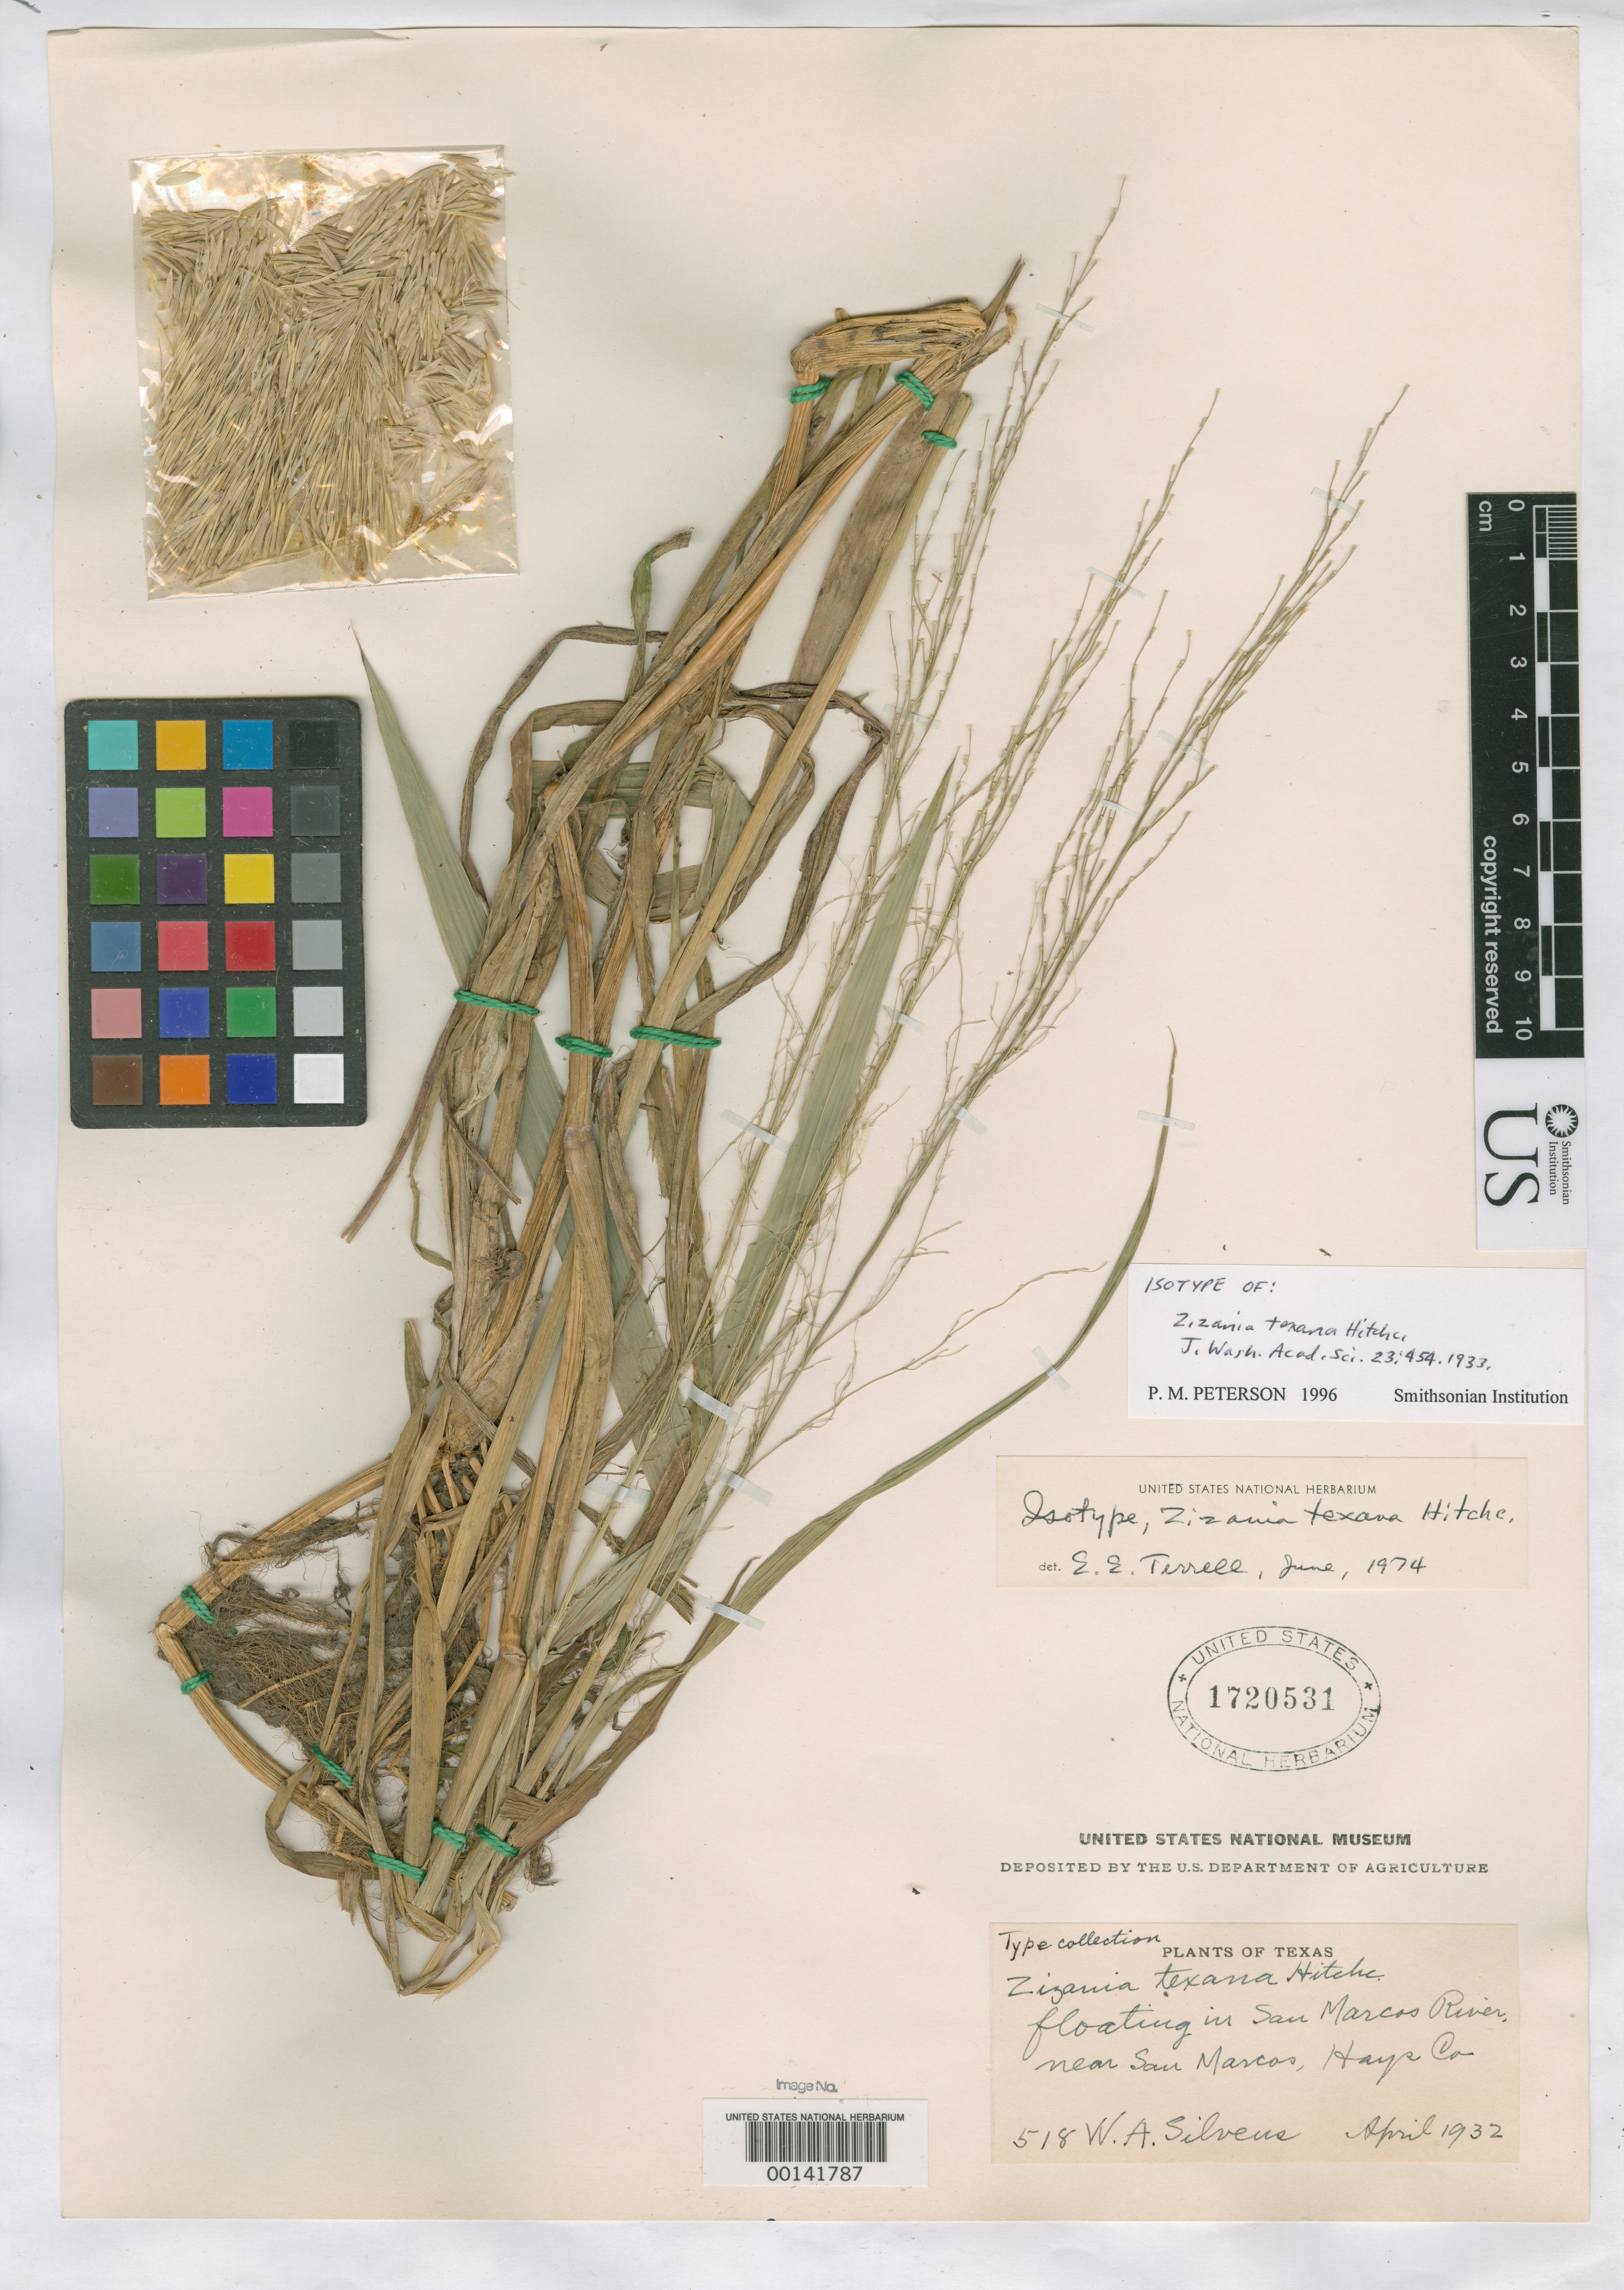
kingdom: Plantae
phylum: Tracheophyta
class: Liliopsida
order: Poales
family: Poaceae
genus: Zizania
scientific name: Zizania texana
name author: Hitchc.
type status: Isotype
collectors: W. Silveus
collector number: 518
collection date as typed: Apr 1932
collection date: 1932-04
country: United States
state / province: Texas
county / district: Hays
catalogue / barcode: US 1720531